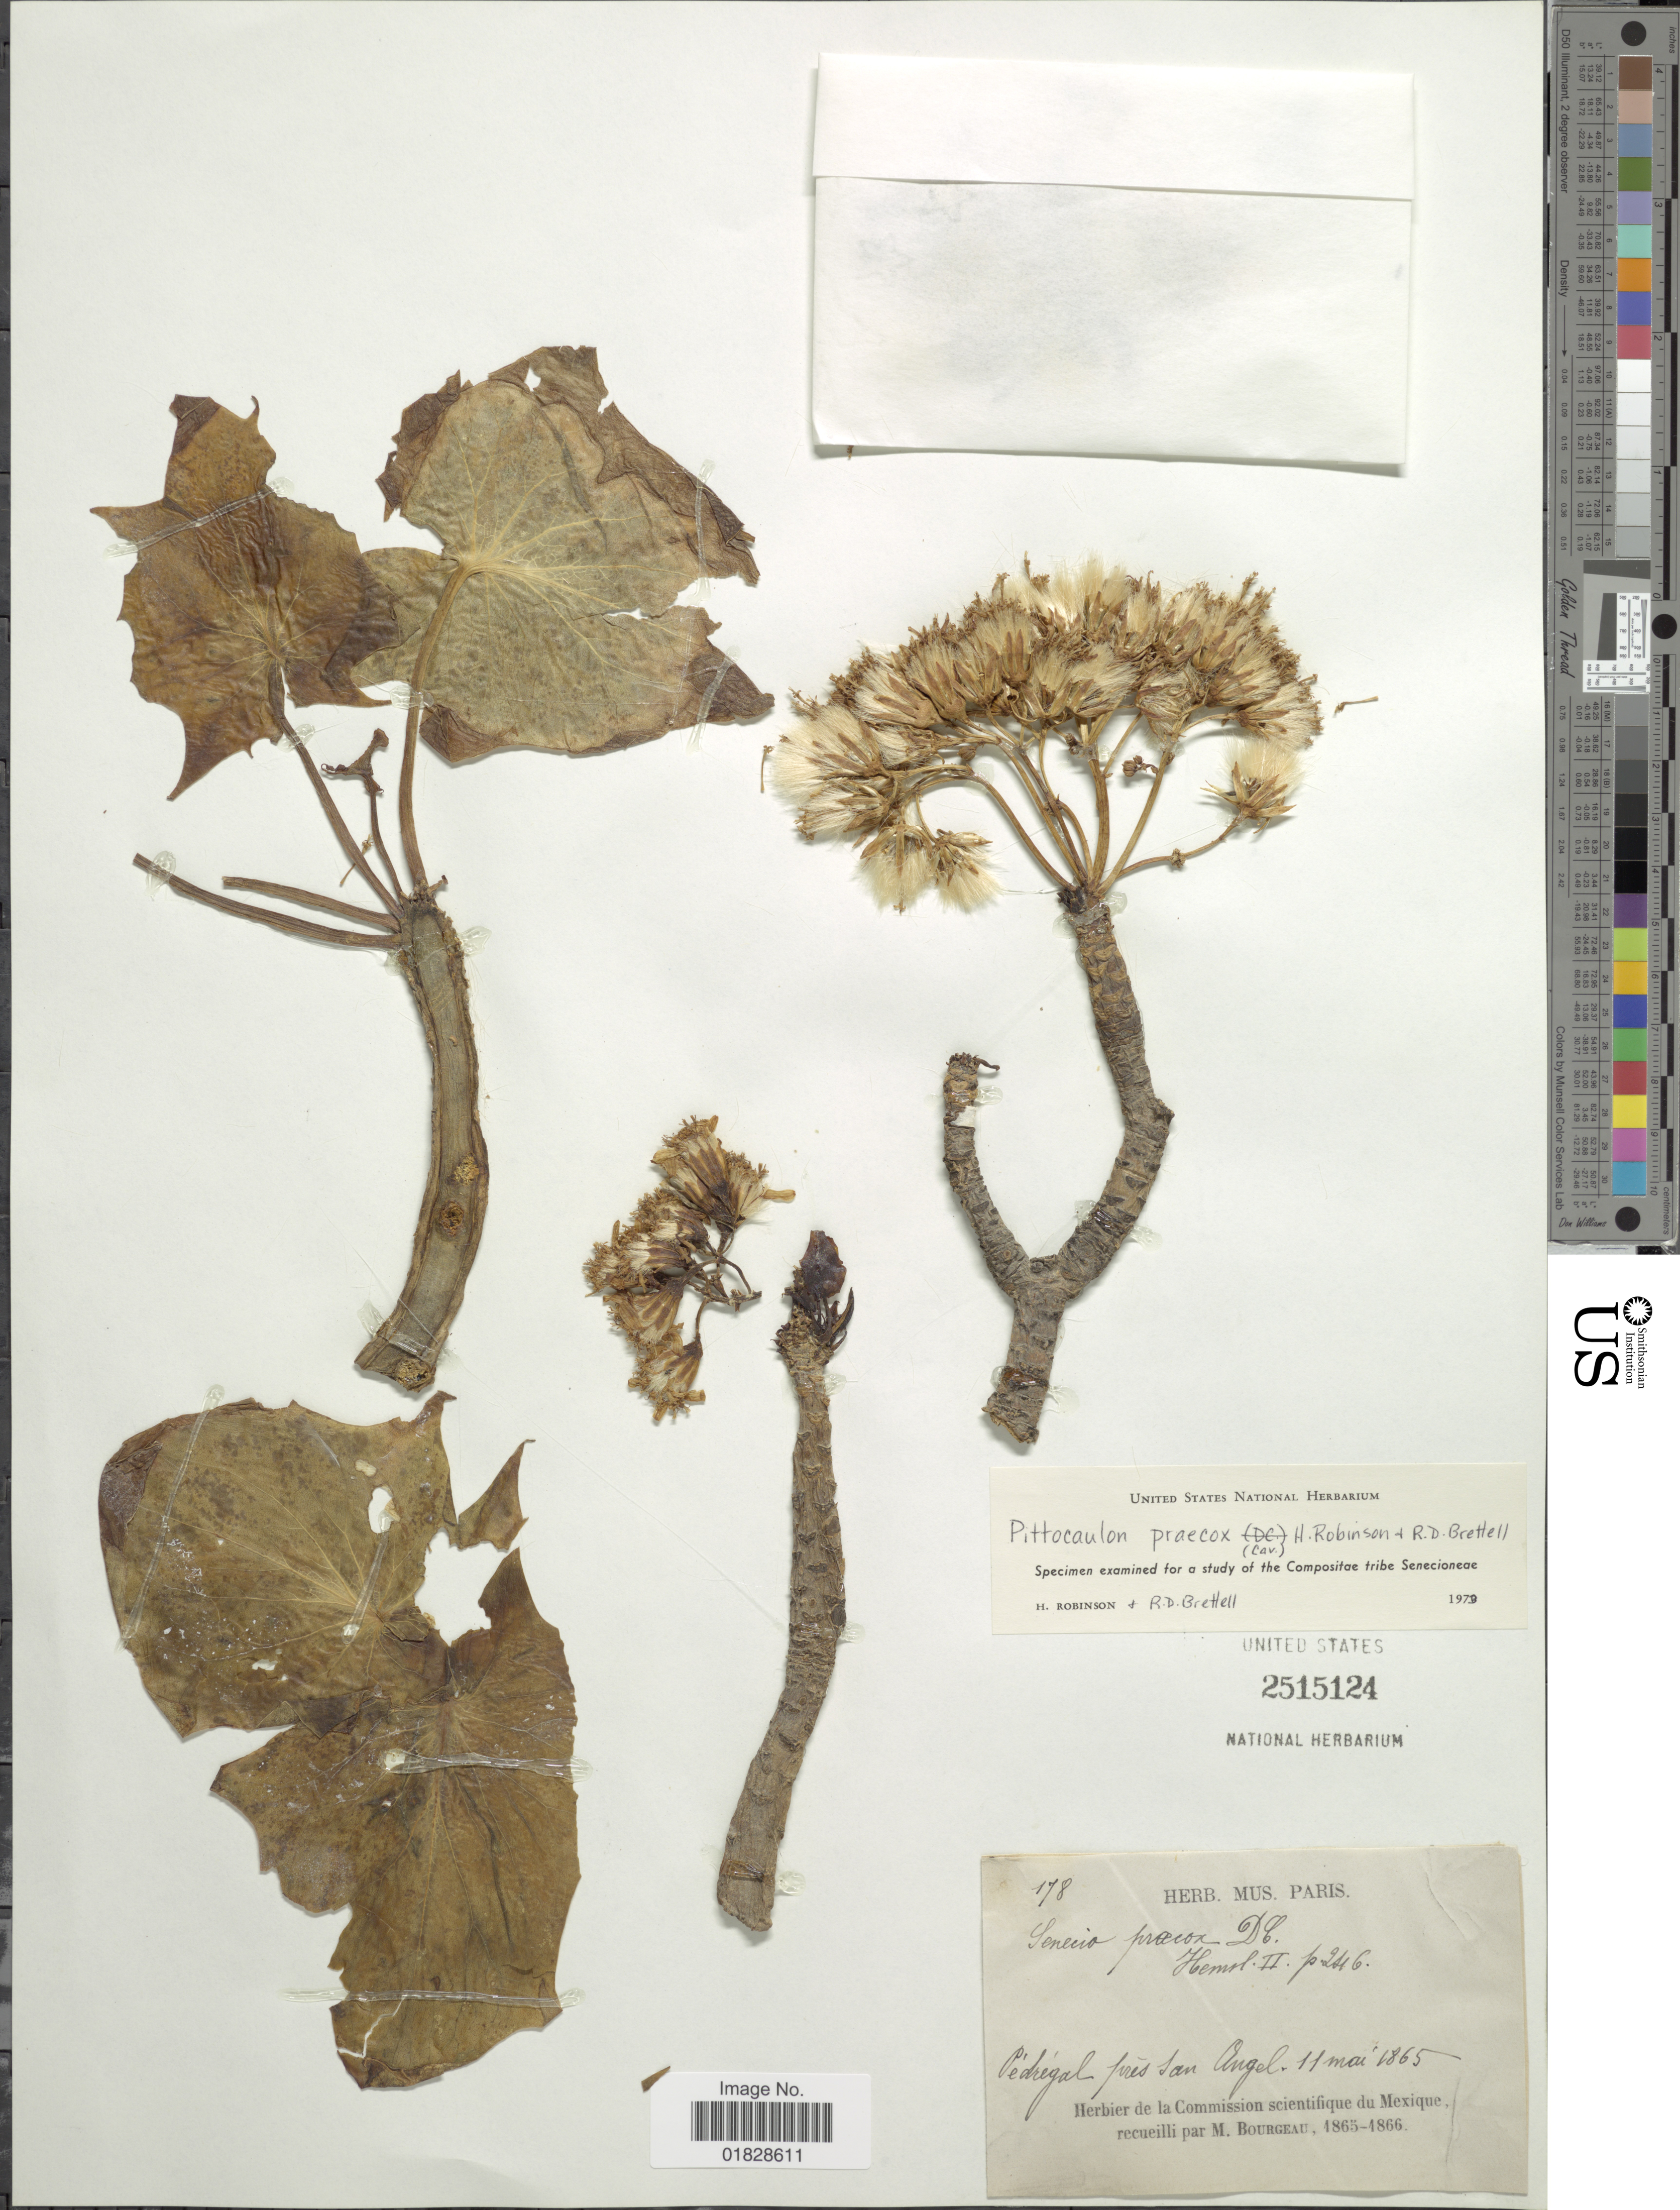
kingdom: Plantae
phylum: Tracheophyta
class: Magnoliopsida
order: Asterales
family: Asteraceae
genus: Pittocaulon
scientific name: Pittocaulon praecox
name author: (Cav.) H. Rob. & Brettell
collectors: M. Bourgeau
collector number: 178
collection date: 1865-05-11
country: Mexico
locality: Pédrégal près San Angel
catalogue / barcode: US 2515124